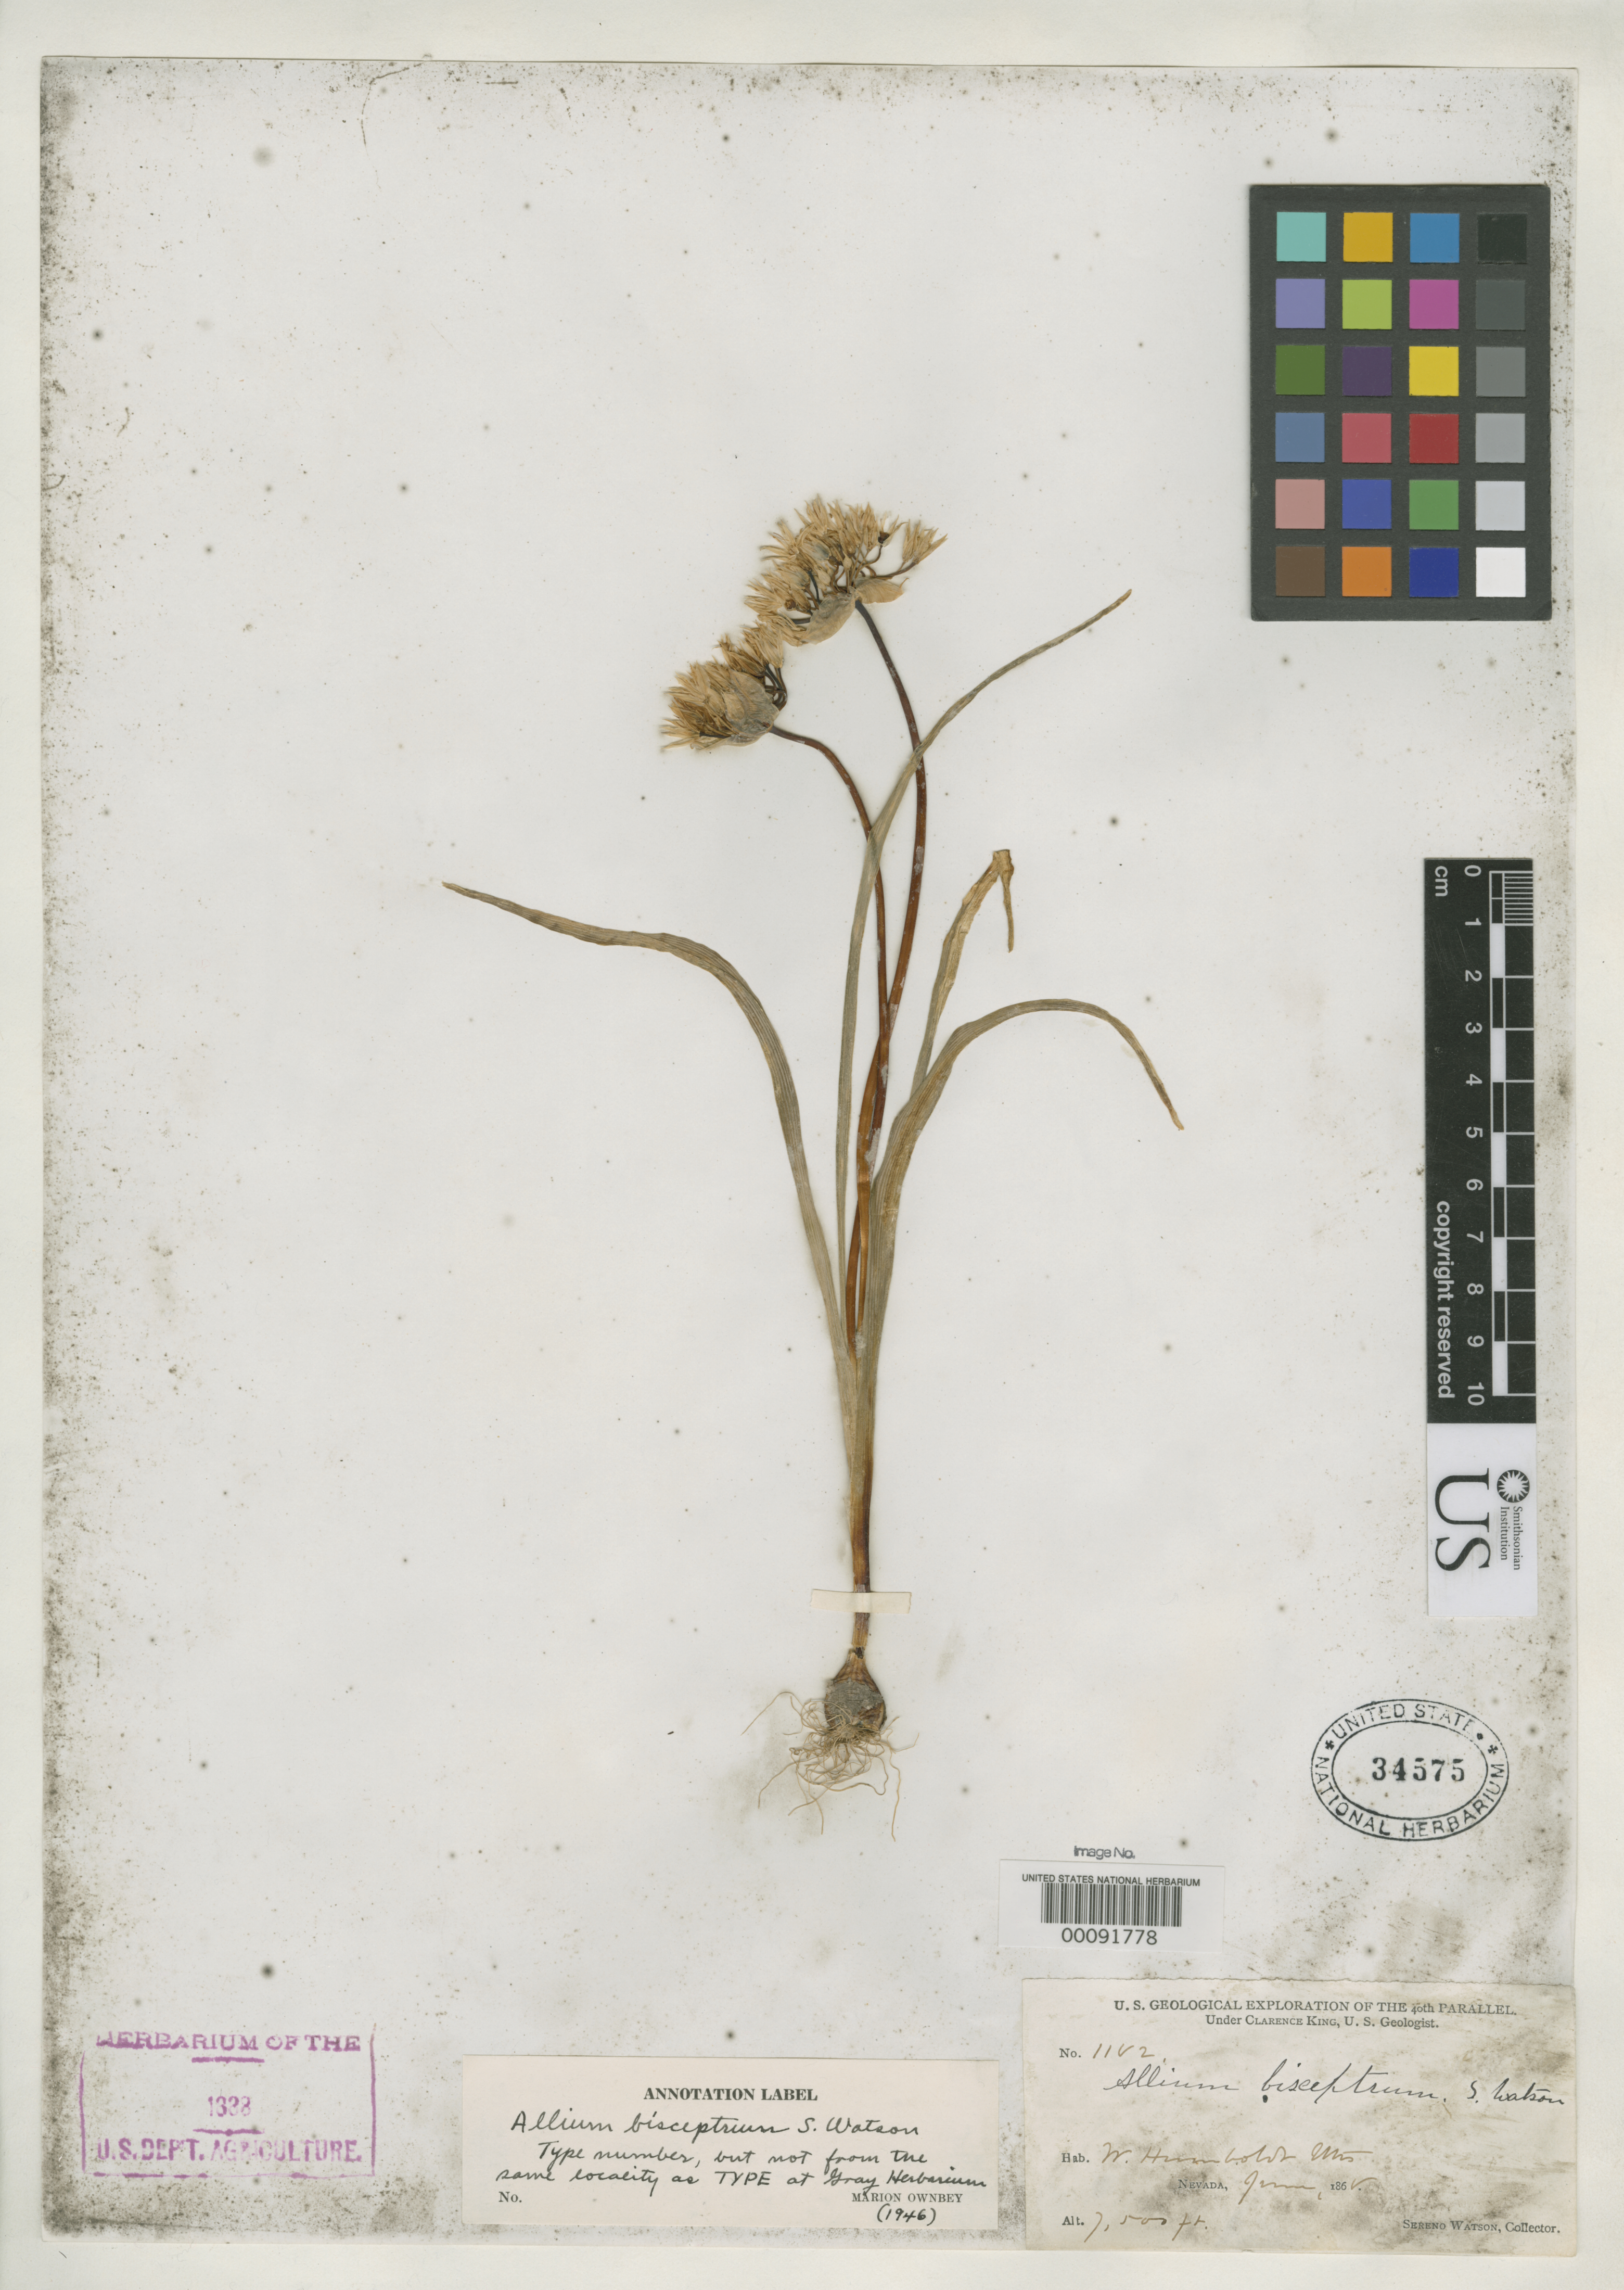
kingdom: Plantae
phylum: Tracheophyta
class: Liliopsida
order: Asparagales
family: Amaryllidaceae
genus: Allium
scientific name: Allium bisceptrum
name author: S. Watson in C. King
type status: Isolectotype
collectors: S. Watson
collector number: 1182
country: United States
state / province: Nevada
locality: West Humboldt Mountains.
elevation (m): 2286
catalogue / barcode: US 34575